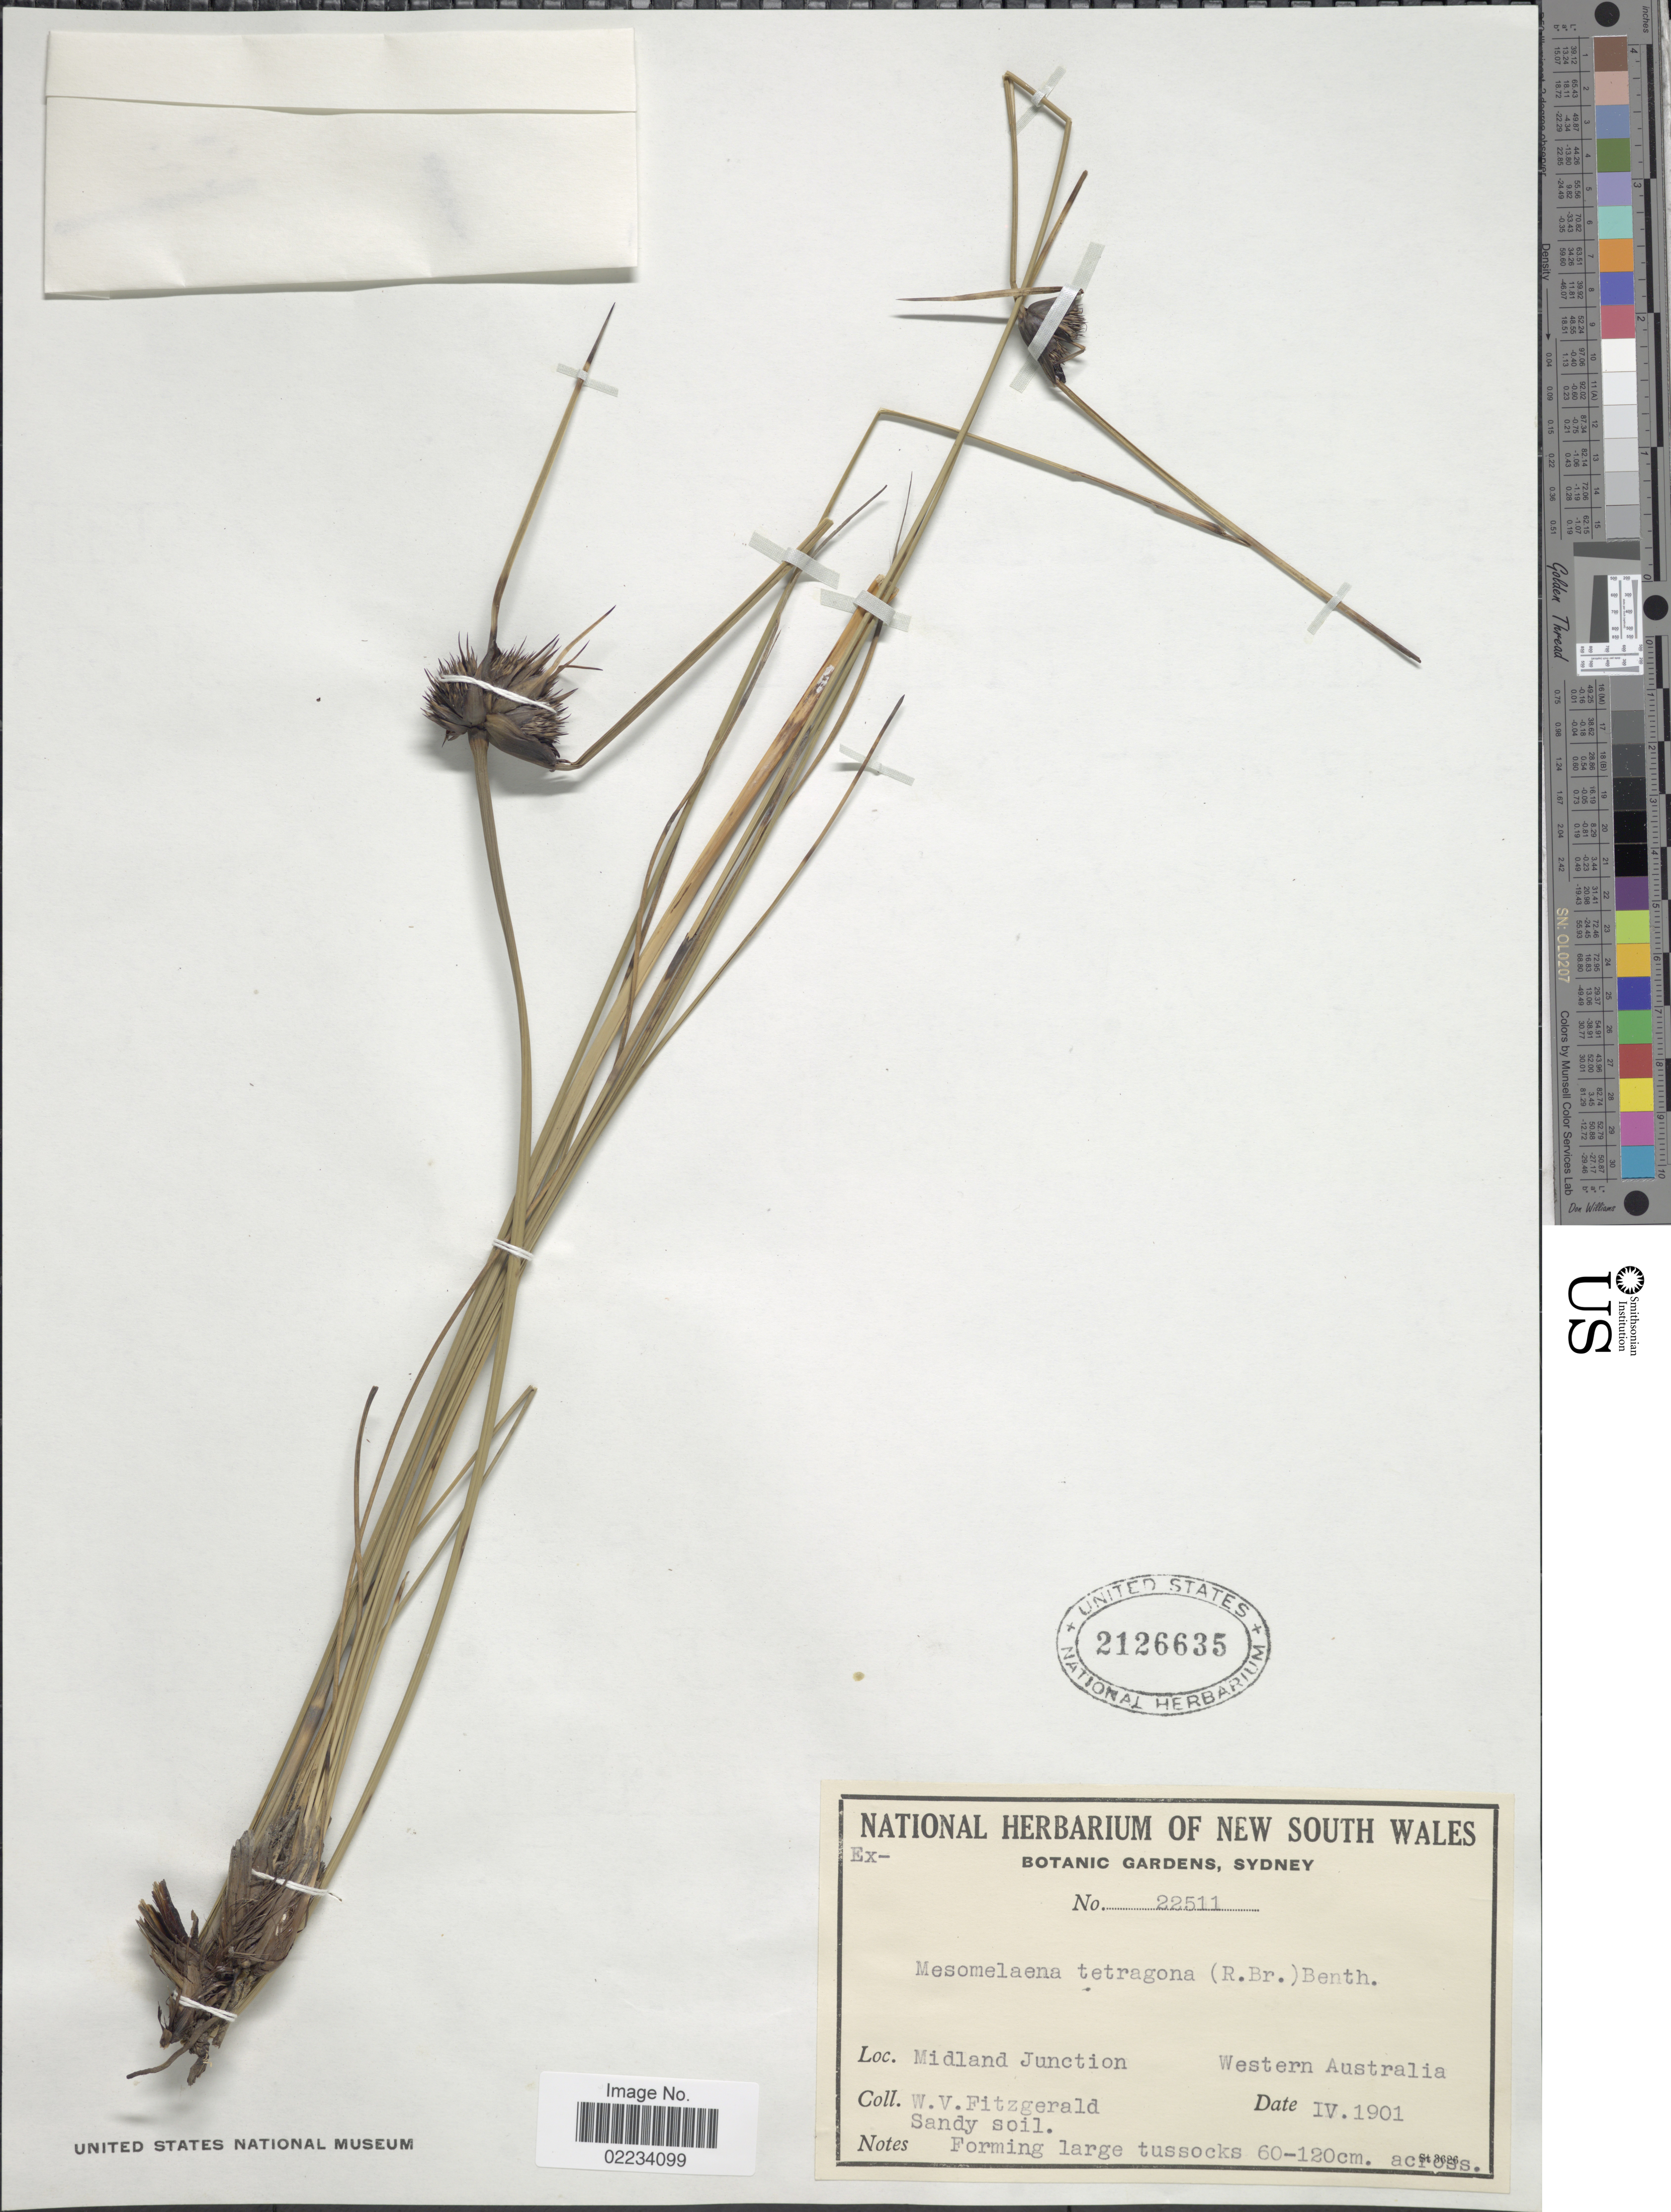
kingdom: Plantae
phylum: Tracheophyta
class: Liliopsida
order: Poales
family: Cyperaceae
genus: Mesomelaena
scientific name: Mesomelaena tetragona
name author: (R. Br.) Benth.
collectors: W. Fitzgerald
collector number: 22511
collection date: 1901-04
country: Australia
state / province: Western Australia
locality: Midland Junction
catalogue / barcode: US 2126635